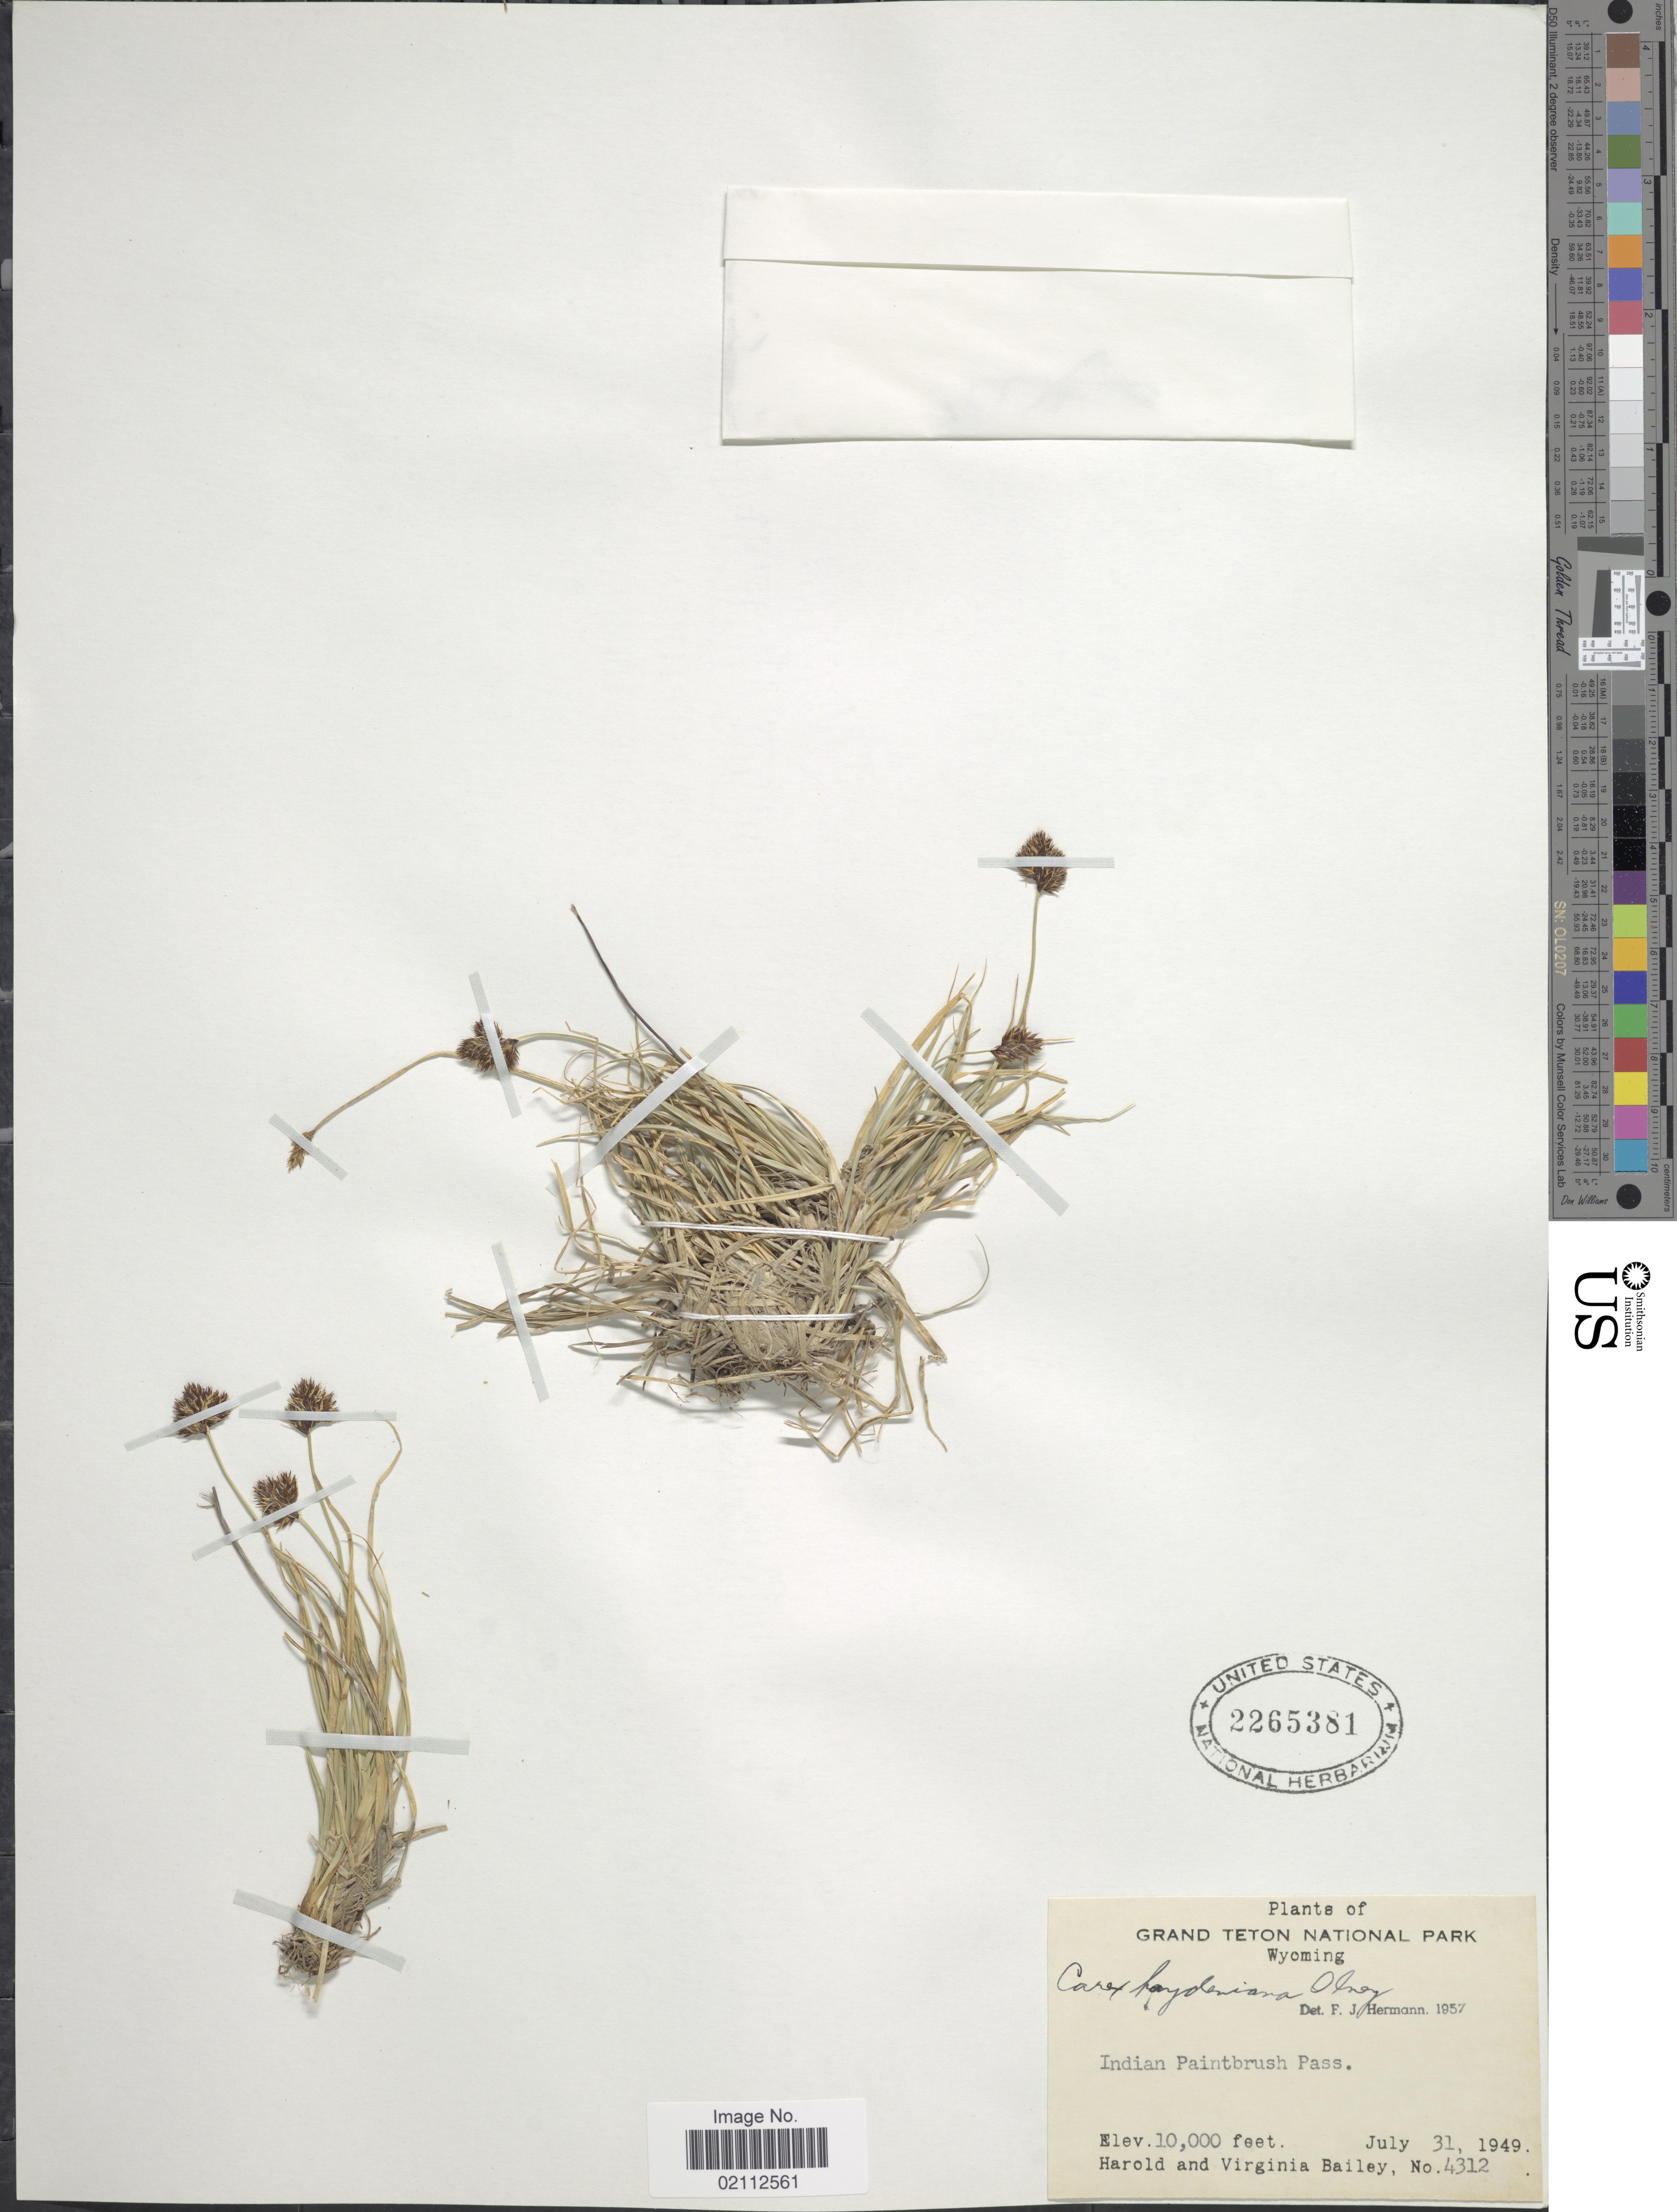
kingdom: Plantae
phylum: Tracheophyta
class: Liliopsida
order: Poales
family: Cyperaceae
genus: Carex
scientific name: Carex haydeniana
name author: Olney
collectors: H. Bailey & V. L. Bailey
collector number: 4312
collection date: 1949-07-31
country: United States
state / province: Wyoming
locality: Grand Teton National Park, Indian Paintbrush Pass.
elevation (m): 3048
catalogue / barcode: US 2265381